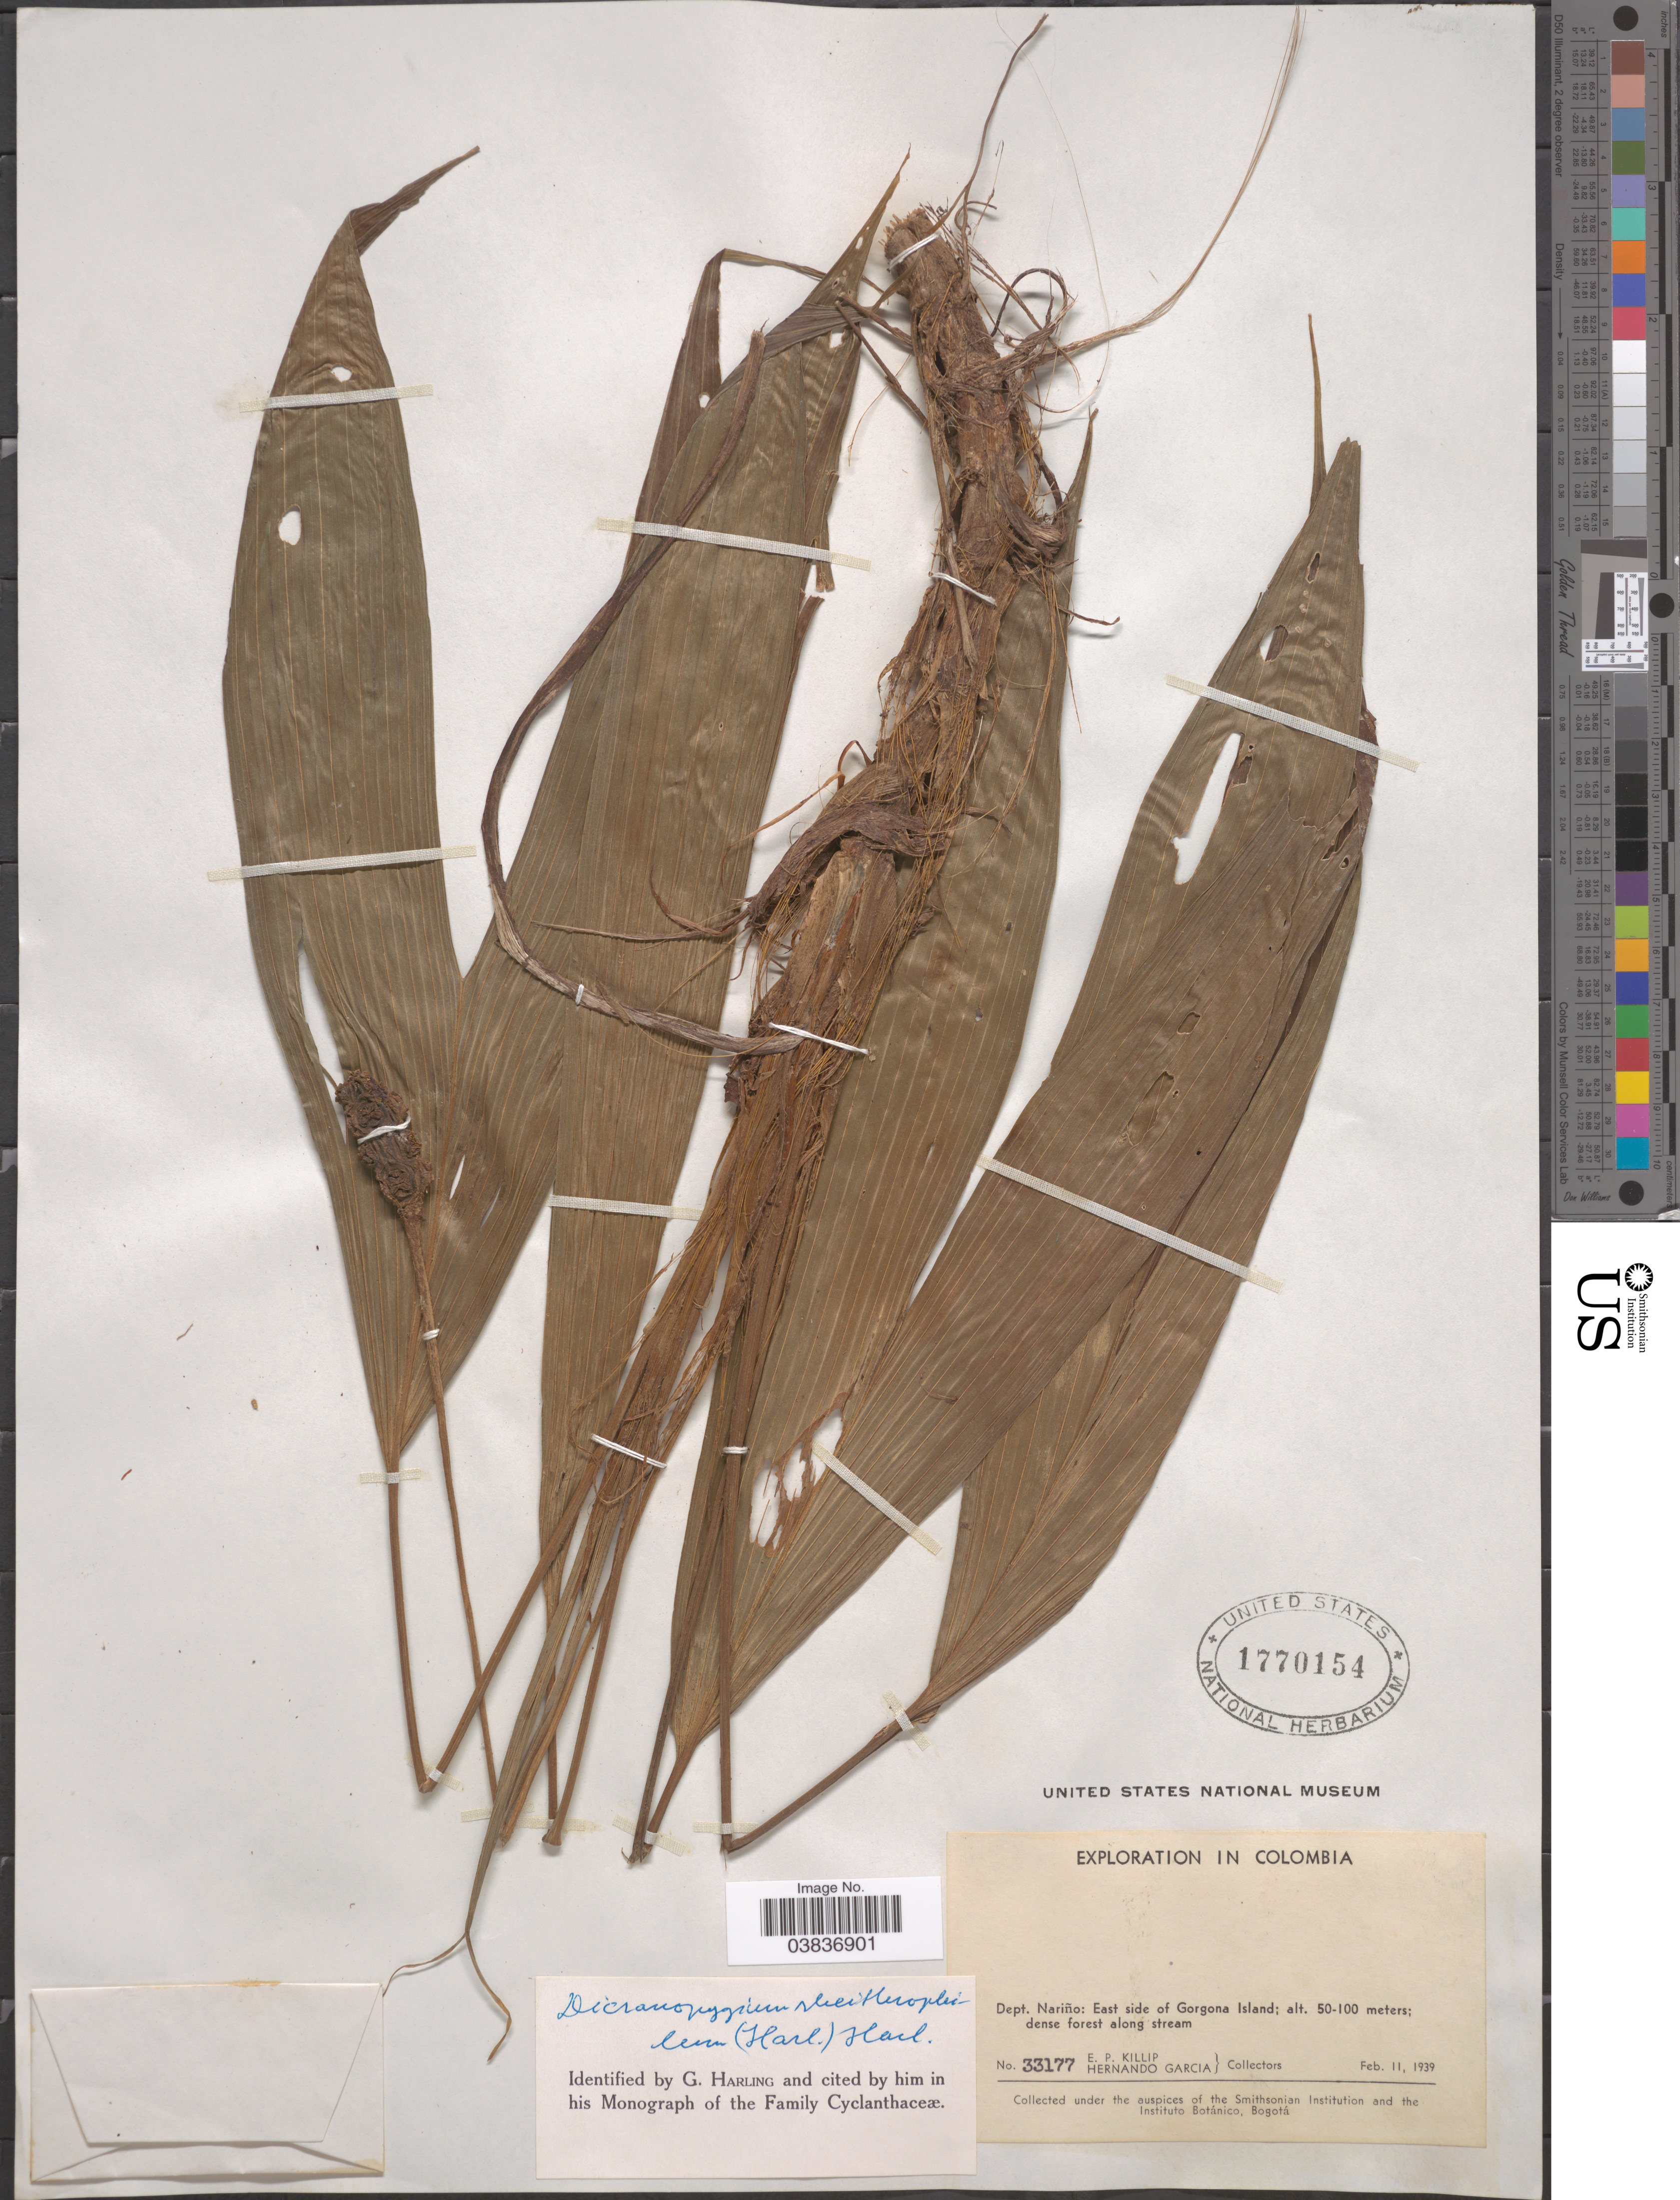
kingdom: Plantae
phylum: Tracheophyta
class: Liliopsida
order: Pandanales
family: Cyclanthaceae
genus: Dicranopygium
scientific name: Dicranopygium rheithrophilum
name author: (Harling) Harling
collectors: E. P. Killip & H. Garcia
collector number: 33177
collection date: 1939-02-11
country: Colombia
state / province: Nariño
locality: Dept. Nariño: East side of Gorgona Island.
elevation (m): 50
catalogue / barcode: US 1770154